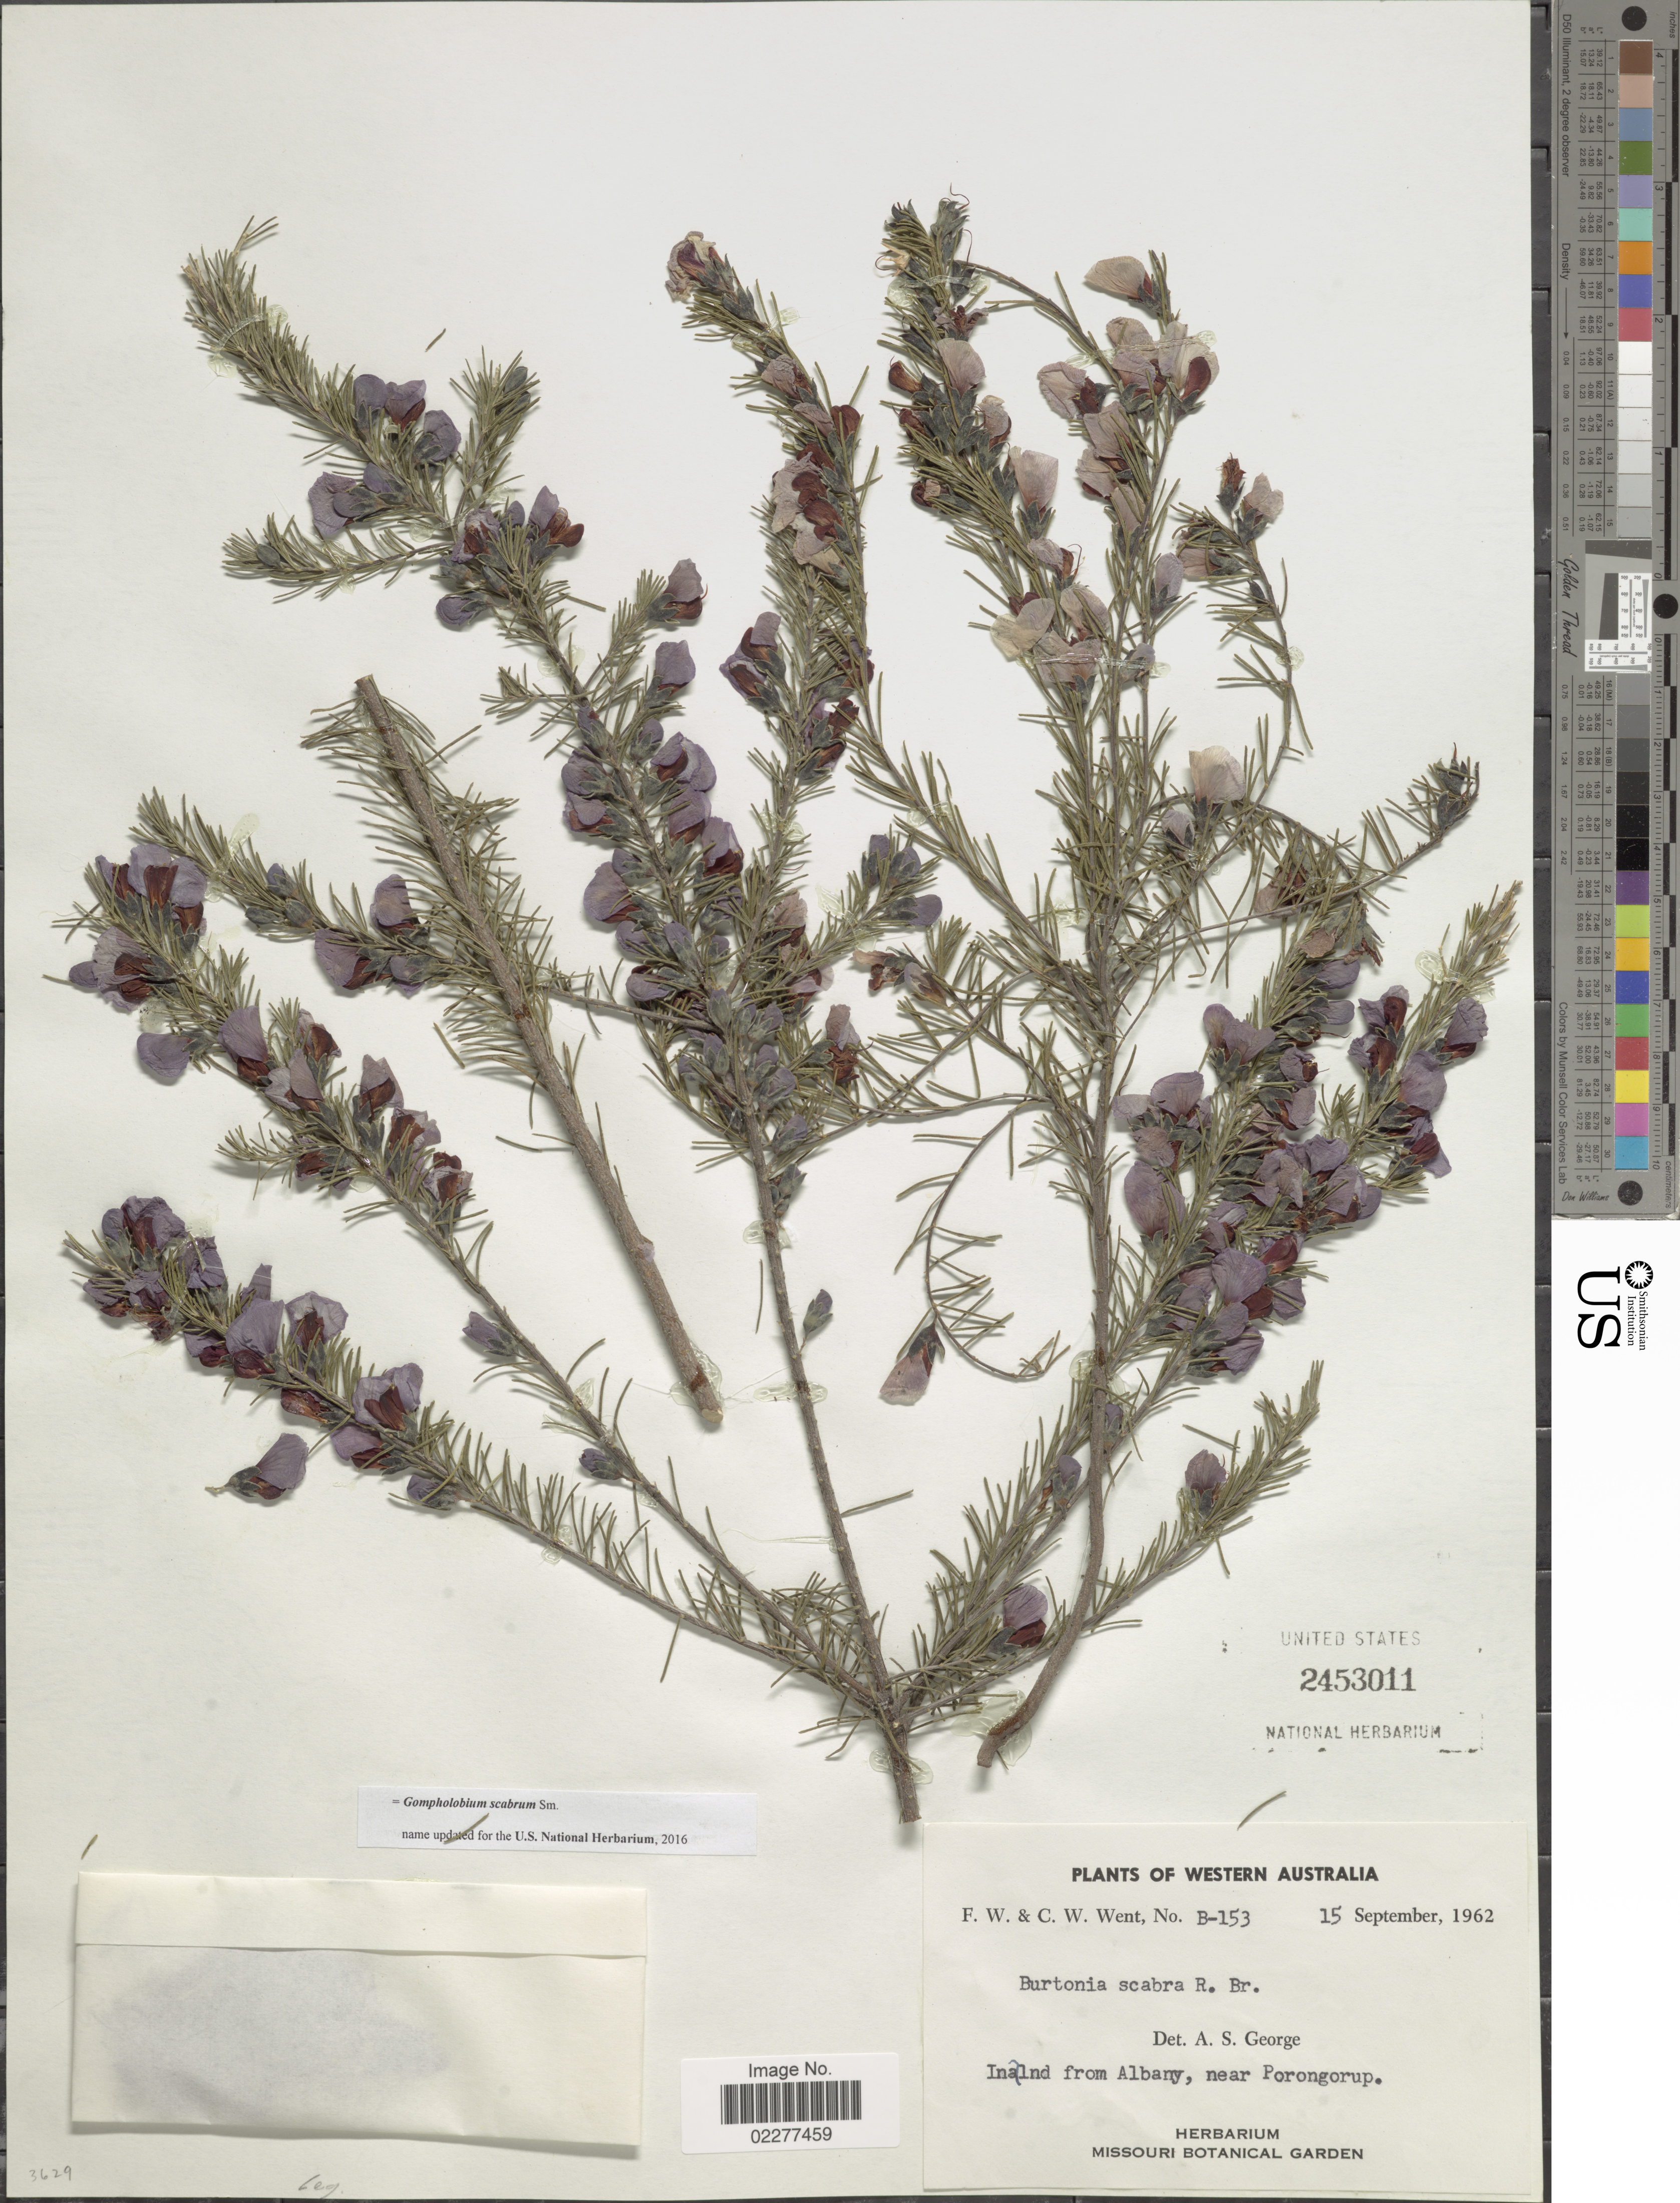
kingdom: Plantae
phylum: Tracheophyta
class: Magnoliopsida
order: Fabales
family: Fabaceae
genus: Gompholobium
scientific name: Gompholobium scabrum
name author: Sm.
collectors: F. W. Went & C. W. Went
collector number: B-153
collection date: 1962-09-15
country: Australia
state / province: Western Australia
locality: Inland from Albany, near Porongorup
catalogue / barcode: US 2453011